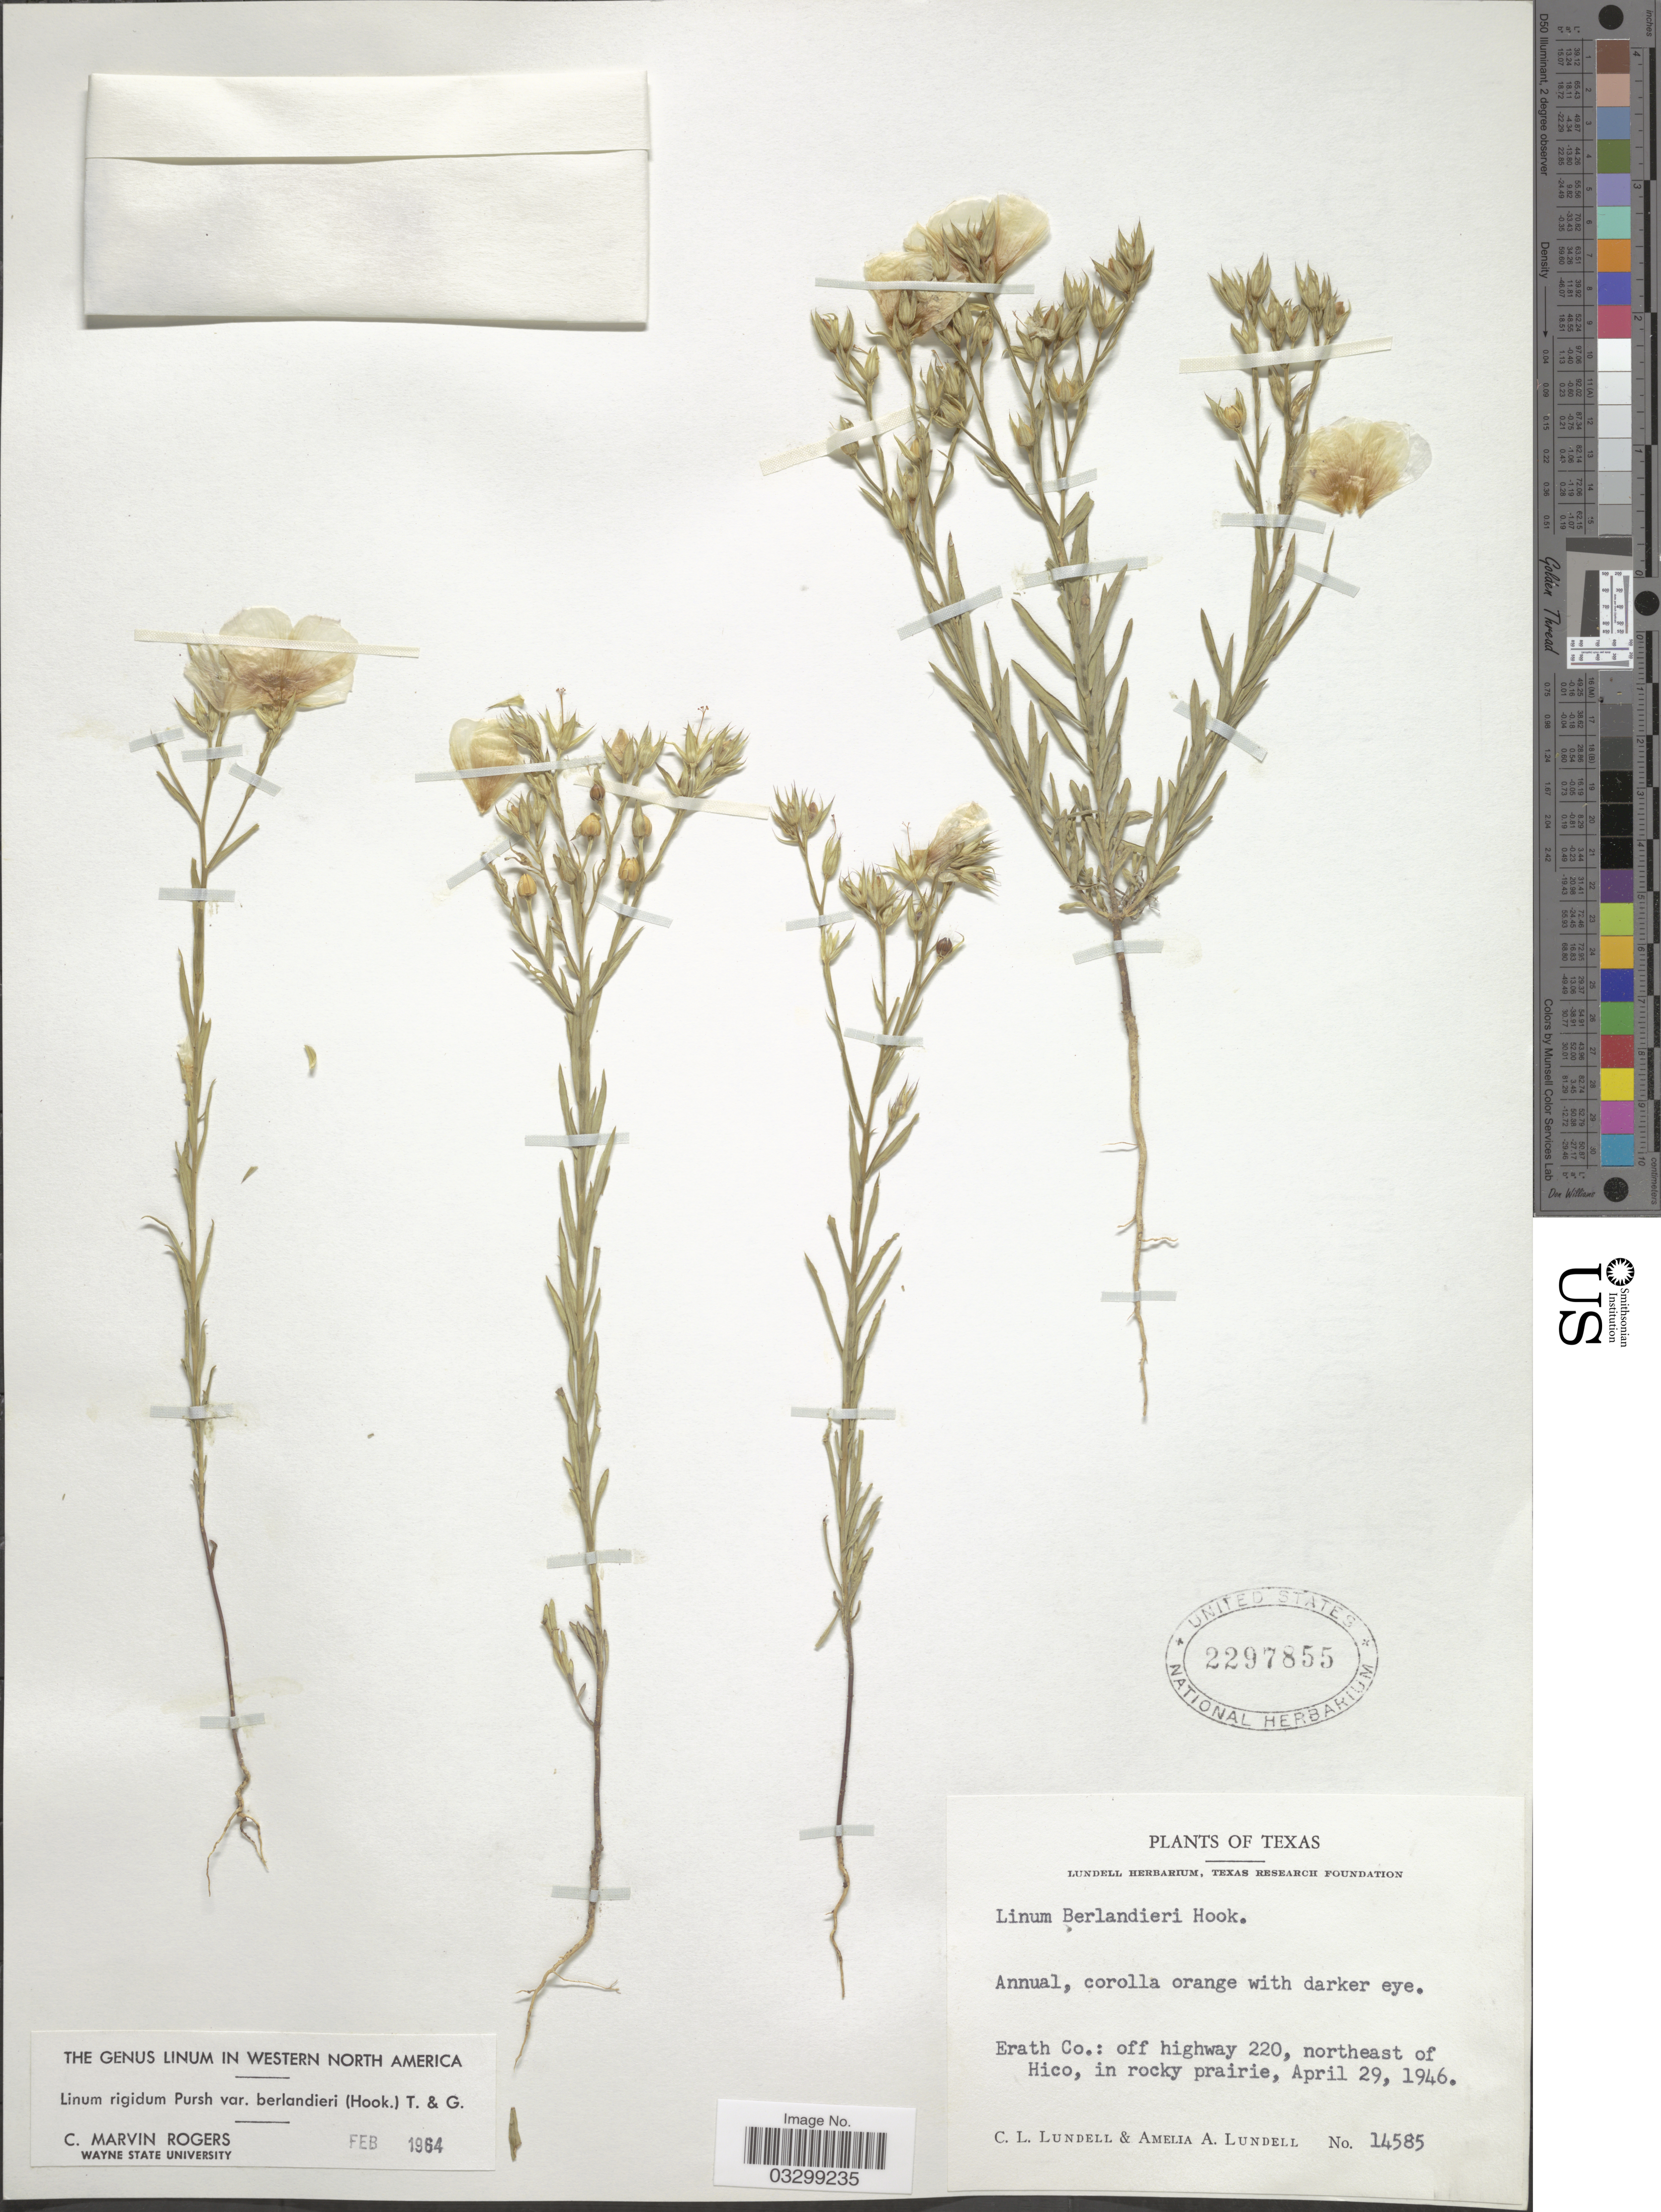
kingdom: Plantae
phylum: Tracheophyta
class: Magnoliopsida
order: Malpighiales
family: Linaceae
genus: Linum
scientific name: Linum rigidum var. berlandieri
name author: Pursh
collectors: C. L. Lundell & A. A. Lundell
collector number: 14585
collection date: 1946-04-29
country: United States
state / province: Texas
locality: Erath Co.: off highway 220, northeast of Hico, in rocky prairie.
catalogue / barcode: US 2297855